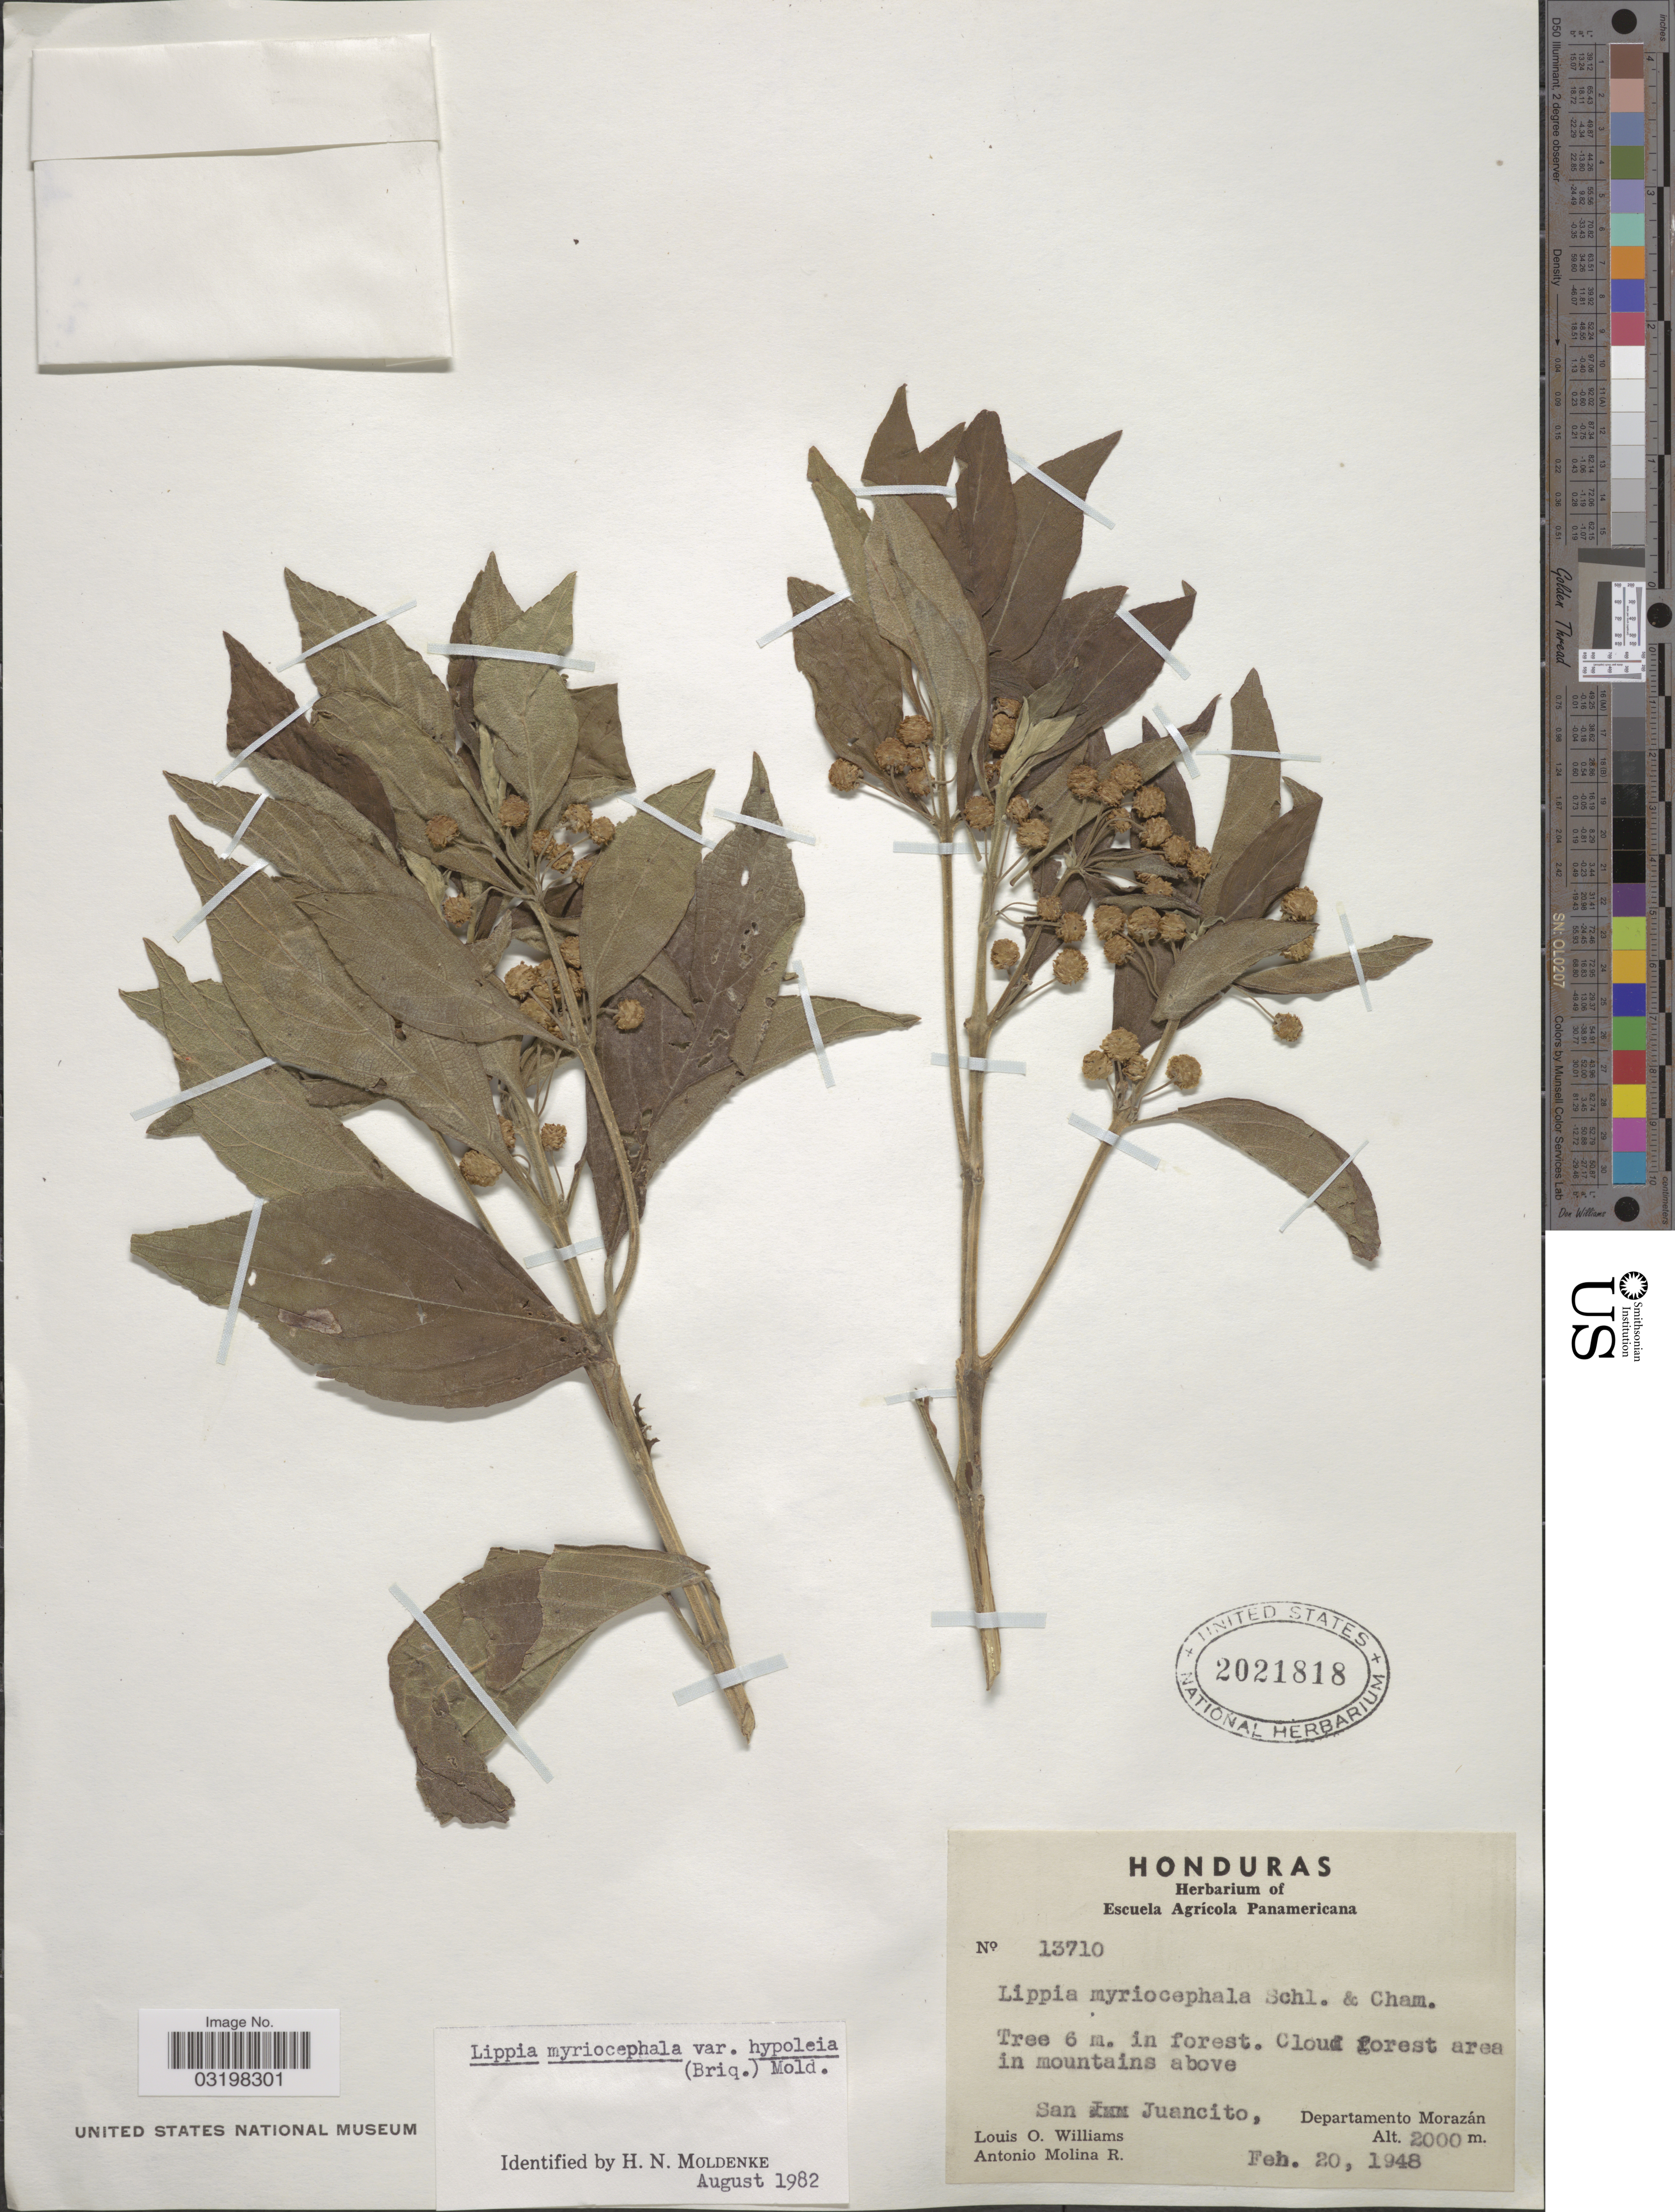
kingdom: Plantae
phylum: Tracheophyta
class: Magnoliopsida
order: Lamiales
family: Verbenaceae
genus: Lippia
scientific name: Lippia myriocephala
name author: Schltdl. & Cham.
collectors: L. O. Williams & A. Molina R.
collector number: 13710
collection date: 1948-02-20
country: Honduras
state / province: Fco. Morazán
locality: Cloud forest area in mountains above San Juancito. Departamento Morazán.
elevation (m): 2000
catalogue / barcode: US 2021818